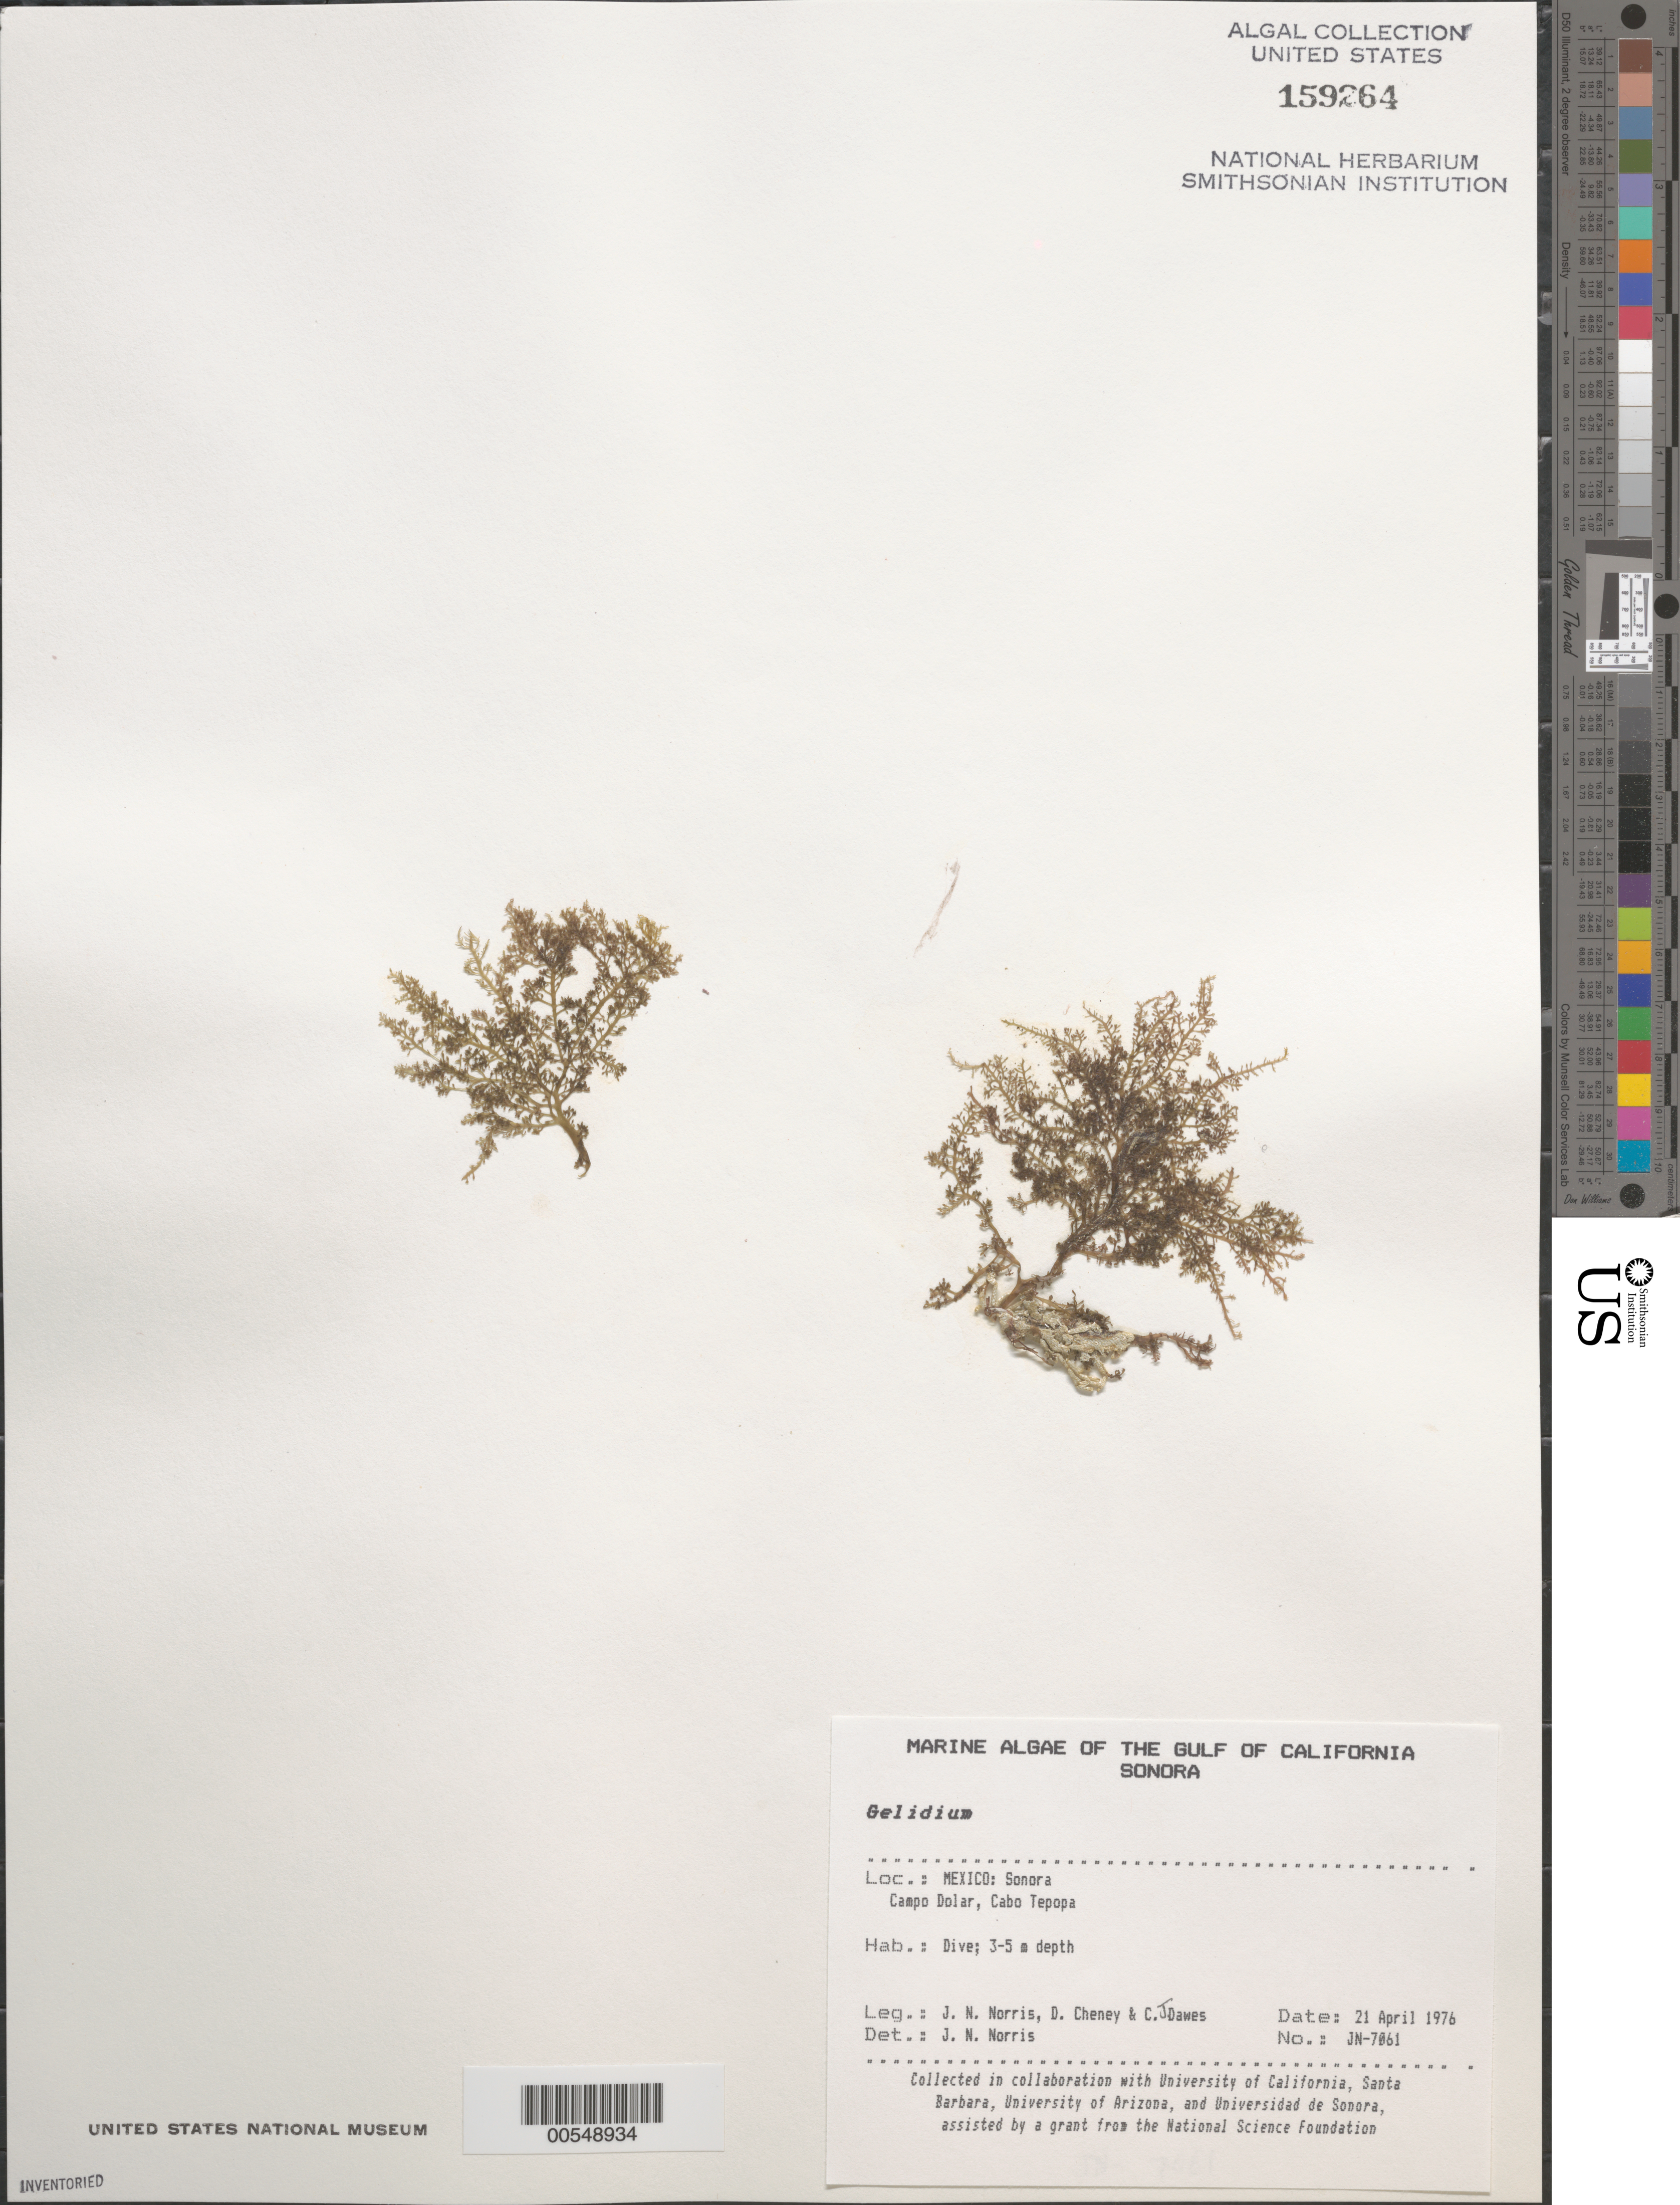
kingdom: Plantae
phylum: Rhodophyta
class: Florideophyceae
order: Gelidiales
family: Gelidiaceae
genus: Gelidium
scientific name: Gelidium sp.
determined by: Norris, James N.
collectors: J. N. Norris, D. Cheney & C. Dawes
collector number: JN-7061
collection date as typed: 21 Apr 1976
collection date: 1976-04-21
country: Mexico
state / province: Sonora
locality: Campo Dolar, Cabo Tepopa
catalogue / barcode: US 159264